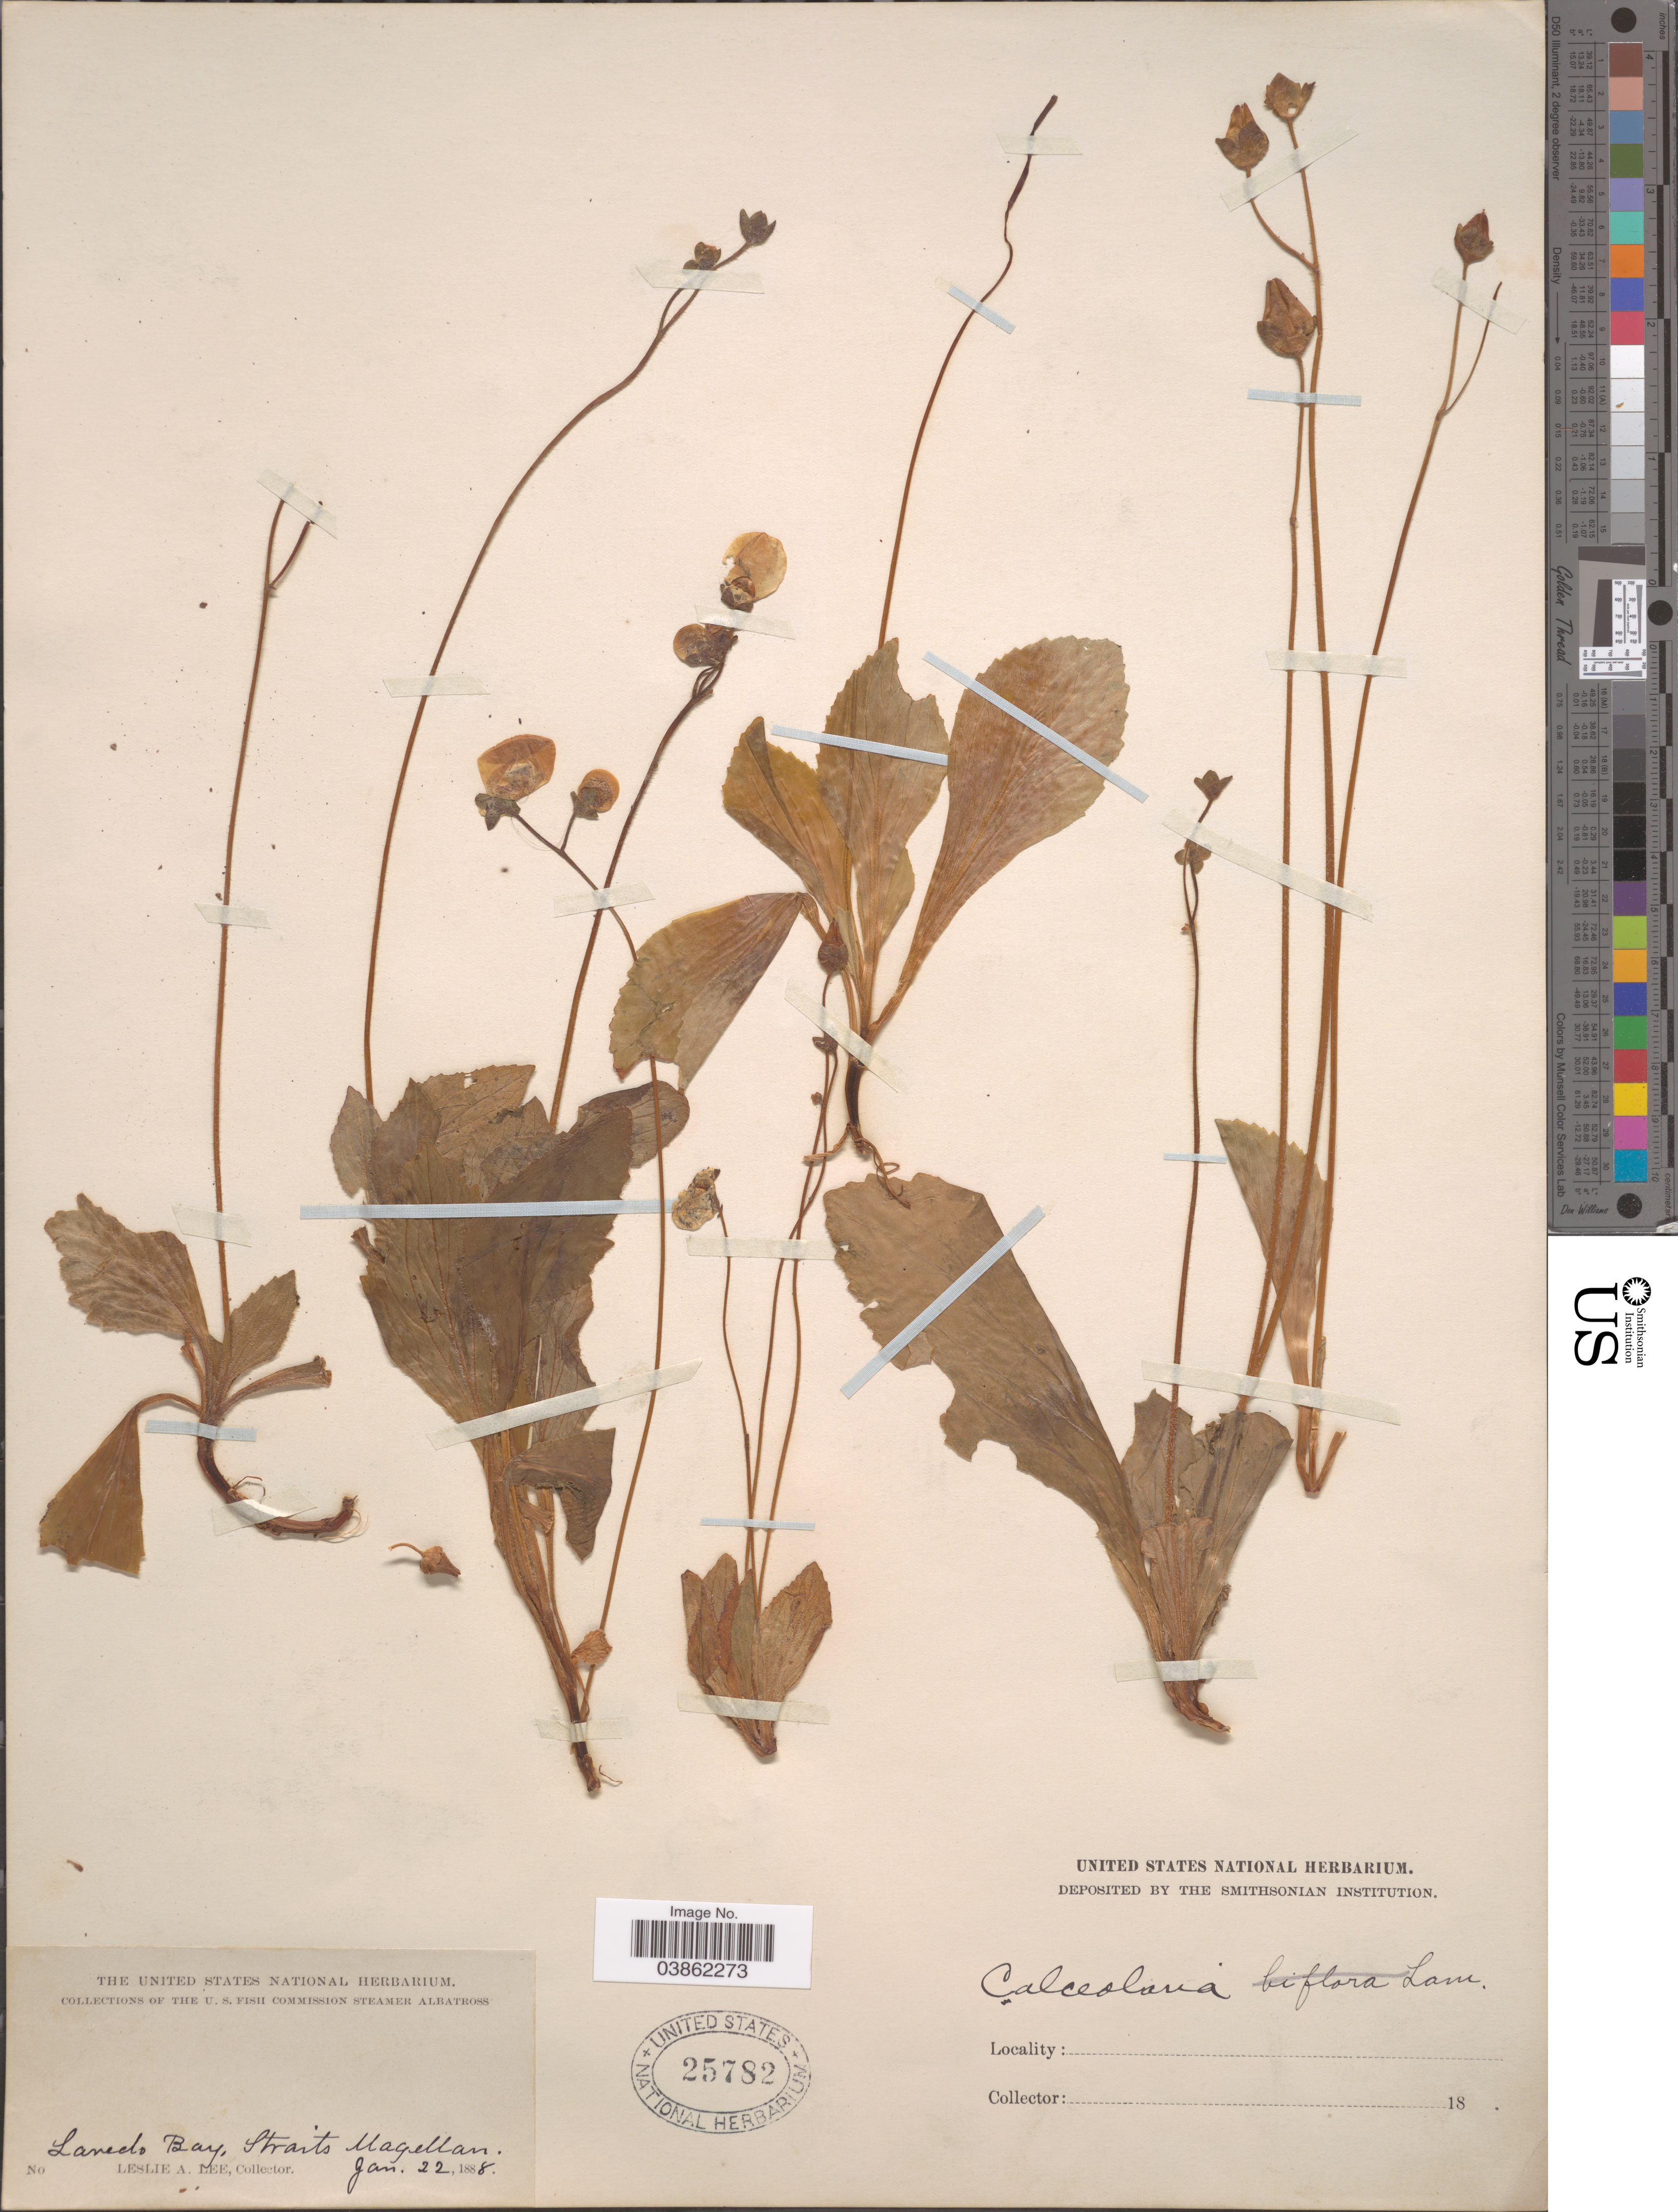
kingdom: Plantae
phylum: Tracheophyta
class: Magnoliopsida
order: Lamiales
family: Calceolariaceae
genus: Calceolaria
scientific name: Calceolaria sp.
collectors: L. Lee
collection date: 1888-01-22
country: Chile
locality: Laredo Bay, Straits Magellan.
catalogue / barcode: US 25782